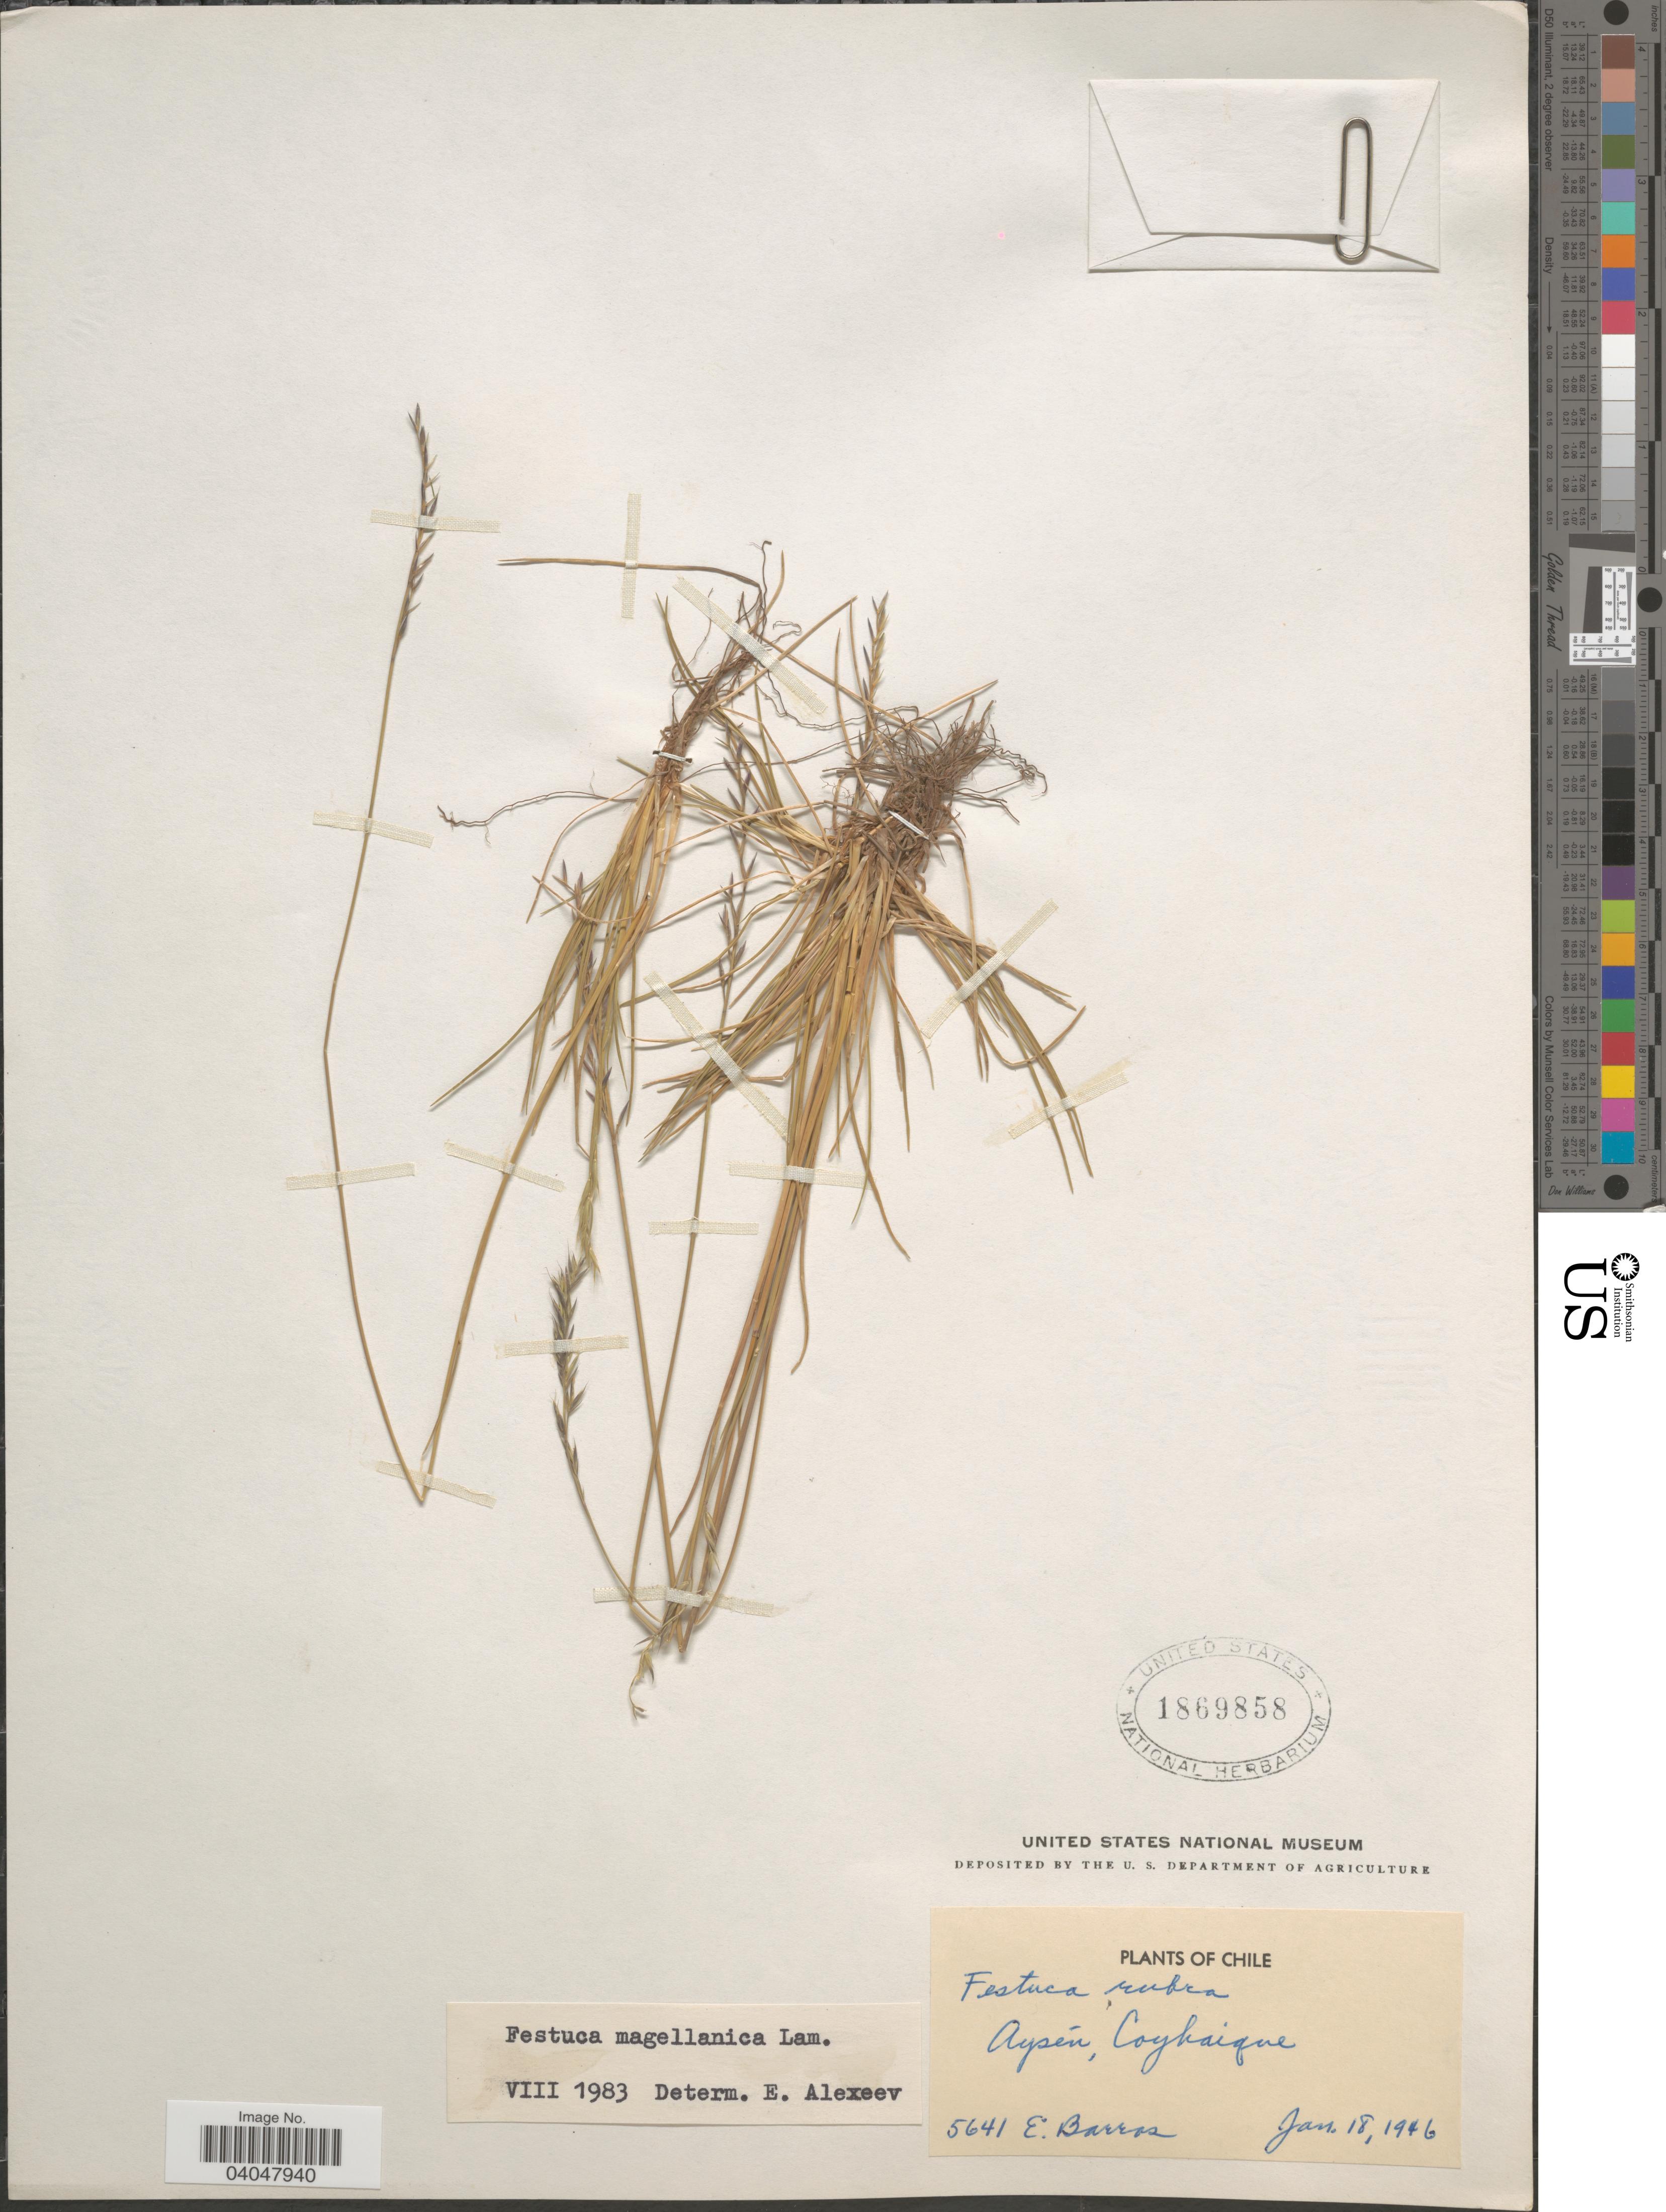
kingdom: Plantae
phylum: Tracheophyta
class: Liliopsida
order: Poales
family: Poaceae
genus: Festuca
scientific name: Festuca magellanica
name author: Lam.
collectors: E. Barros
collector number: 5641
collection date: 1946-01-18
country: Chile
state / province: Aisén (XI)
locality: Aysén, Coyhaique.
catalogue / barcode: US 1869858